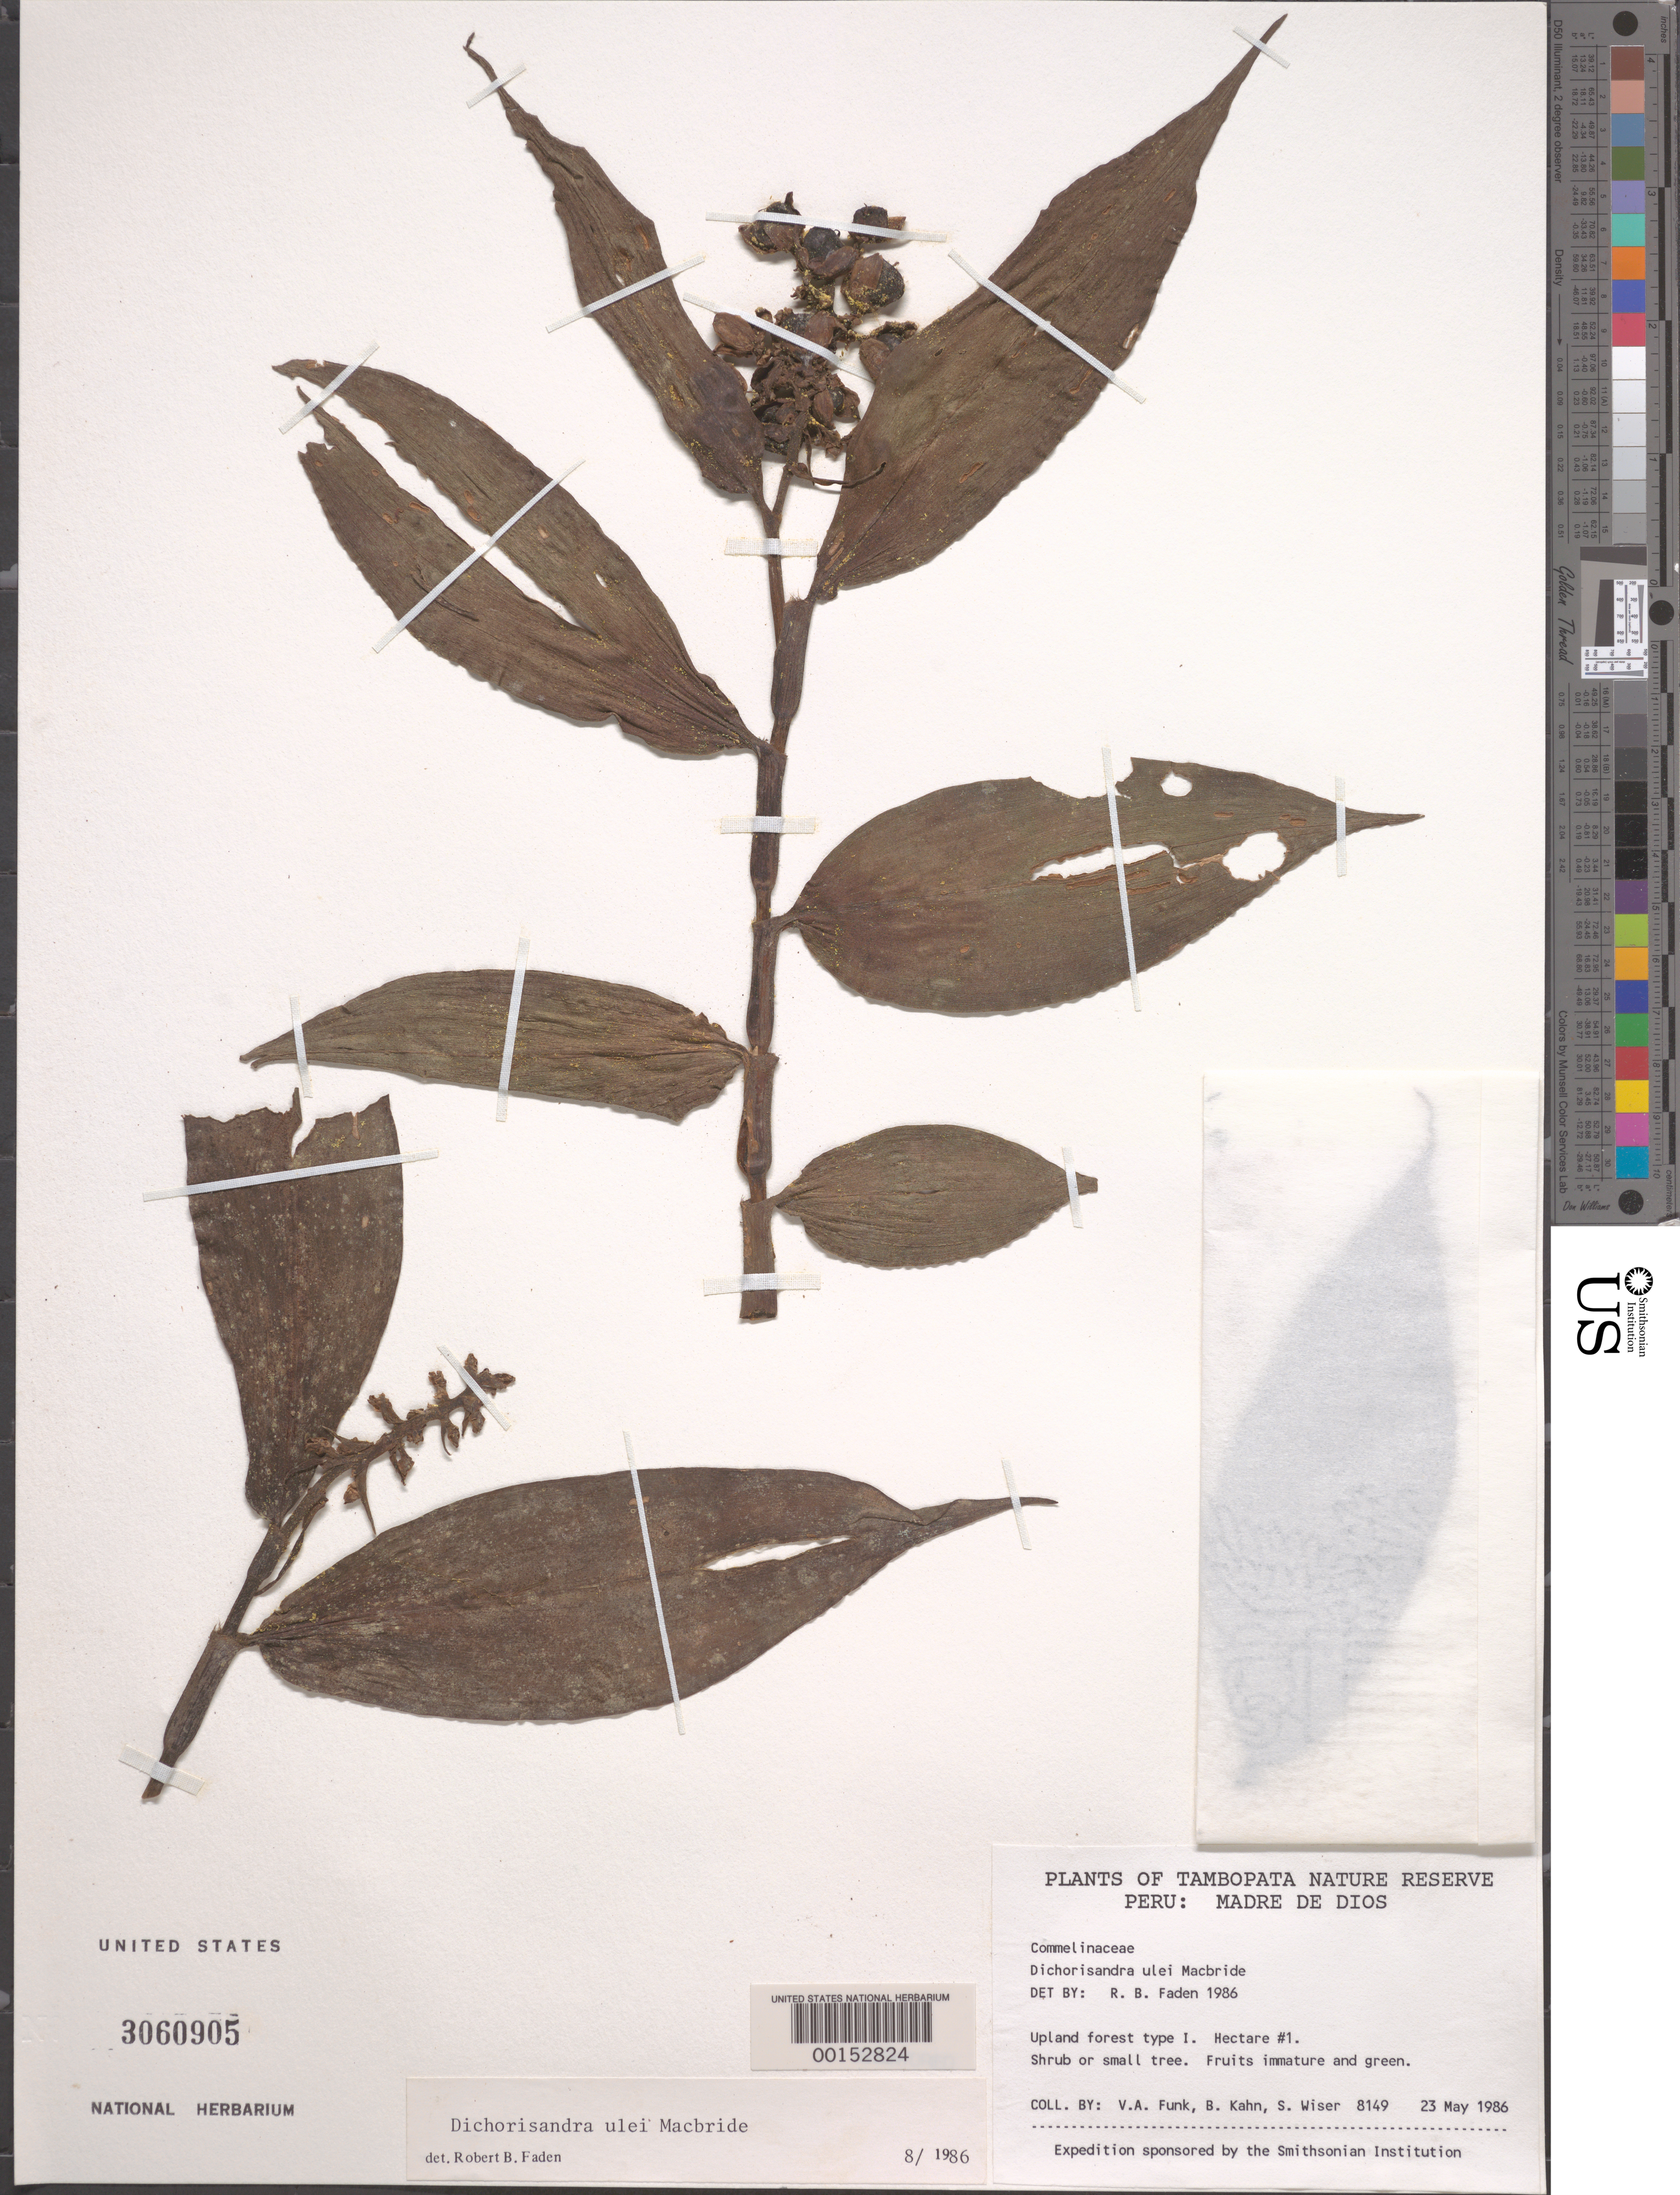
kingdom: Plantae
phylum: Tracheophyta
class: Liliopsida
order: Commelinales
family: Commelinaceae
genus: Dichorisandra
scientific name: Dichorisandra ulei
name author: J.F. Macbr.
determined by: Faden, Robert B., (US), Smithsonian Institution - National Museum of Natural History (UNITED STATES)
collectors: V. Funk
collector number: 8149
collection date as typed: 23 May 1986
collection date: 1986-05-23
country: Peru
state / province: Madre de Dios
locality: Tambopata nature reserve, hectare #1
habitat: Upland forest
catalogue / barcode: US 3060905